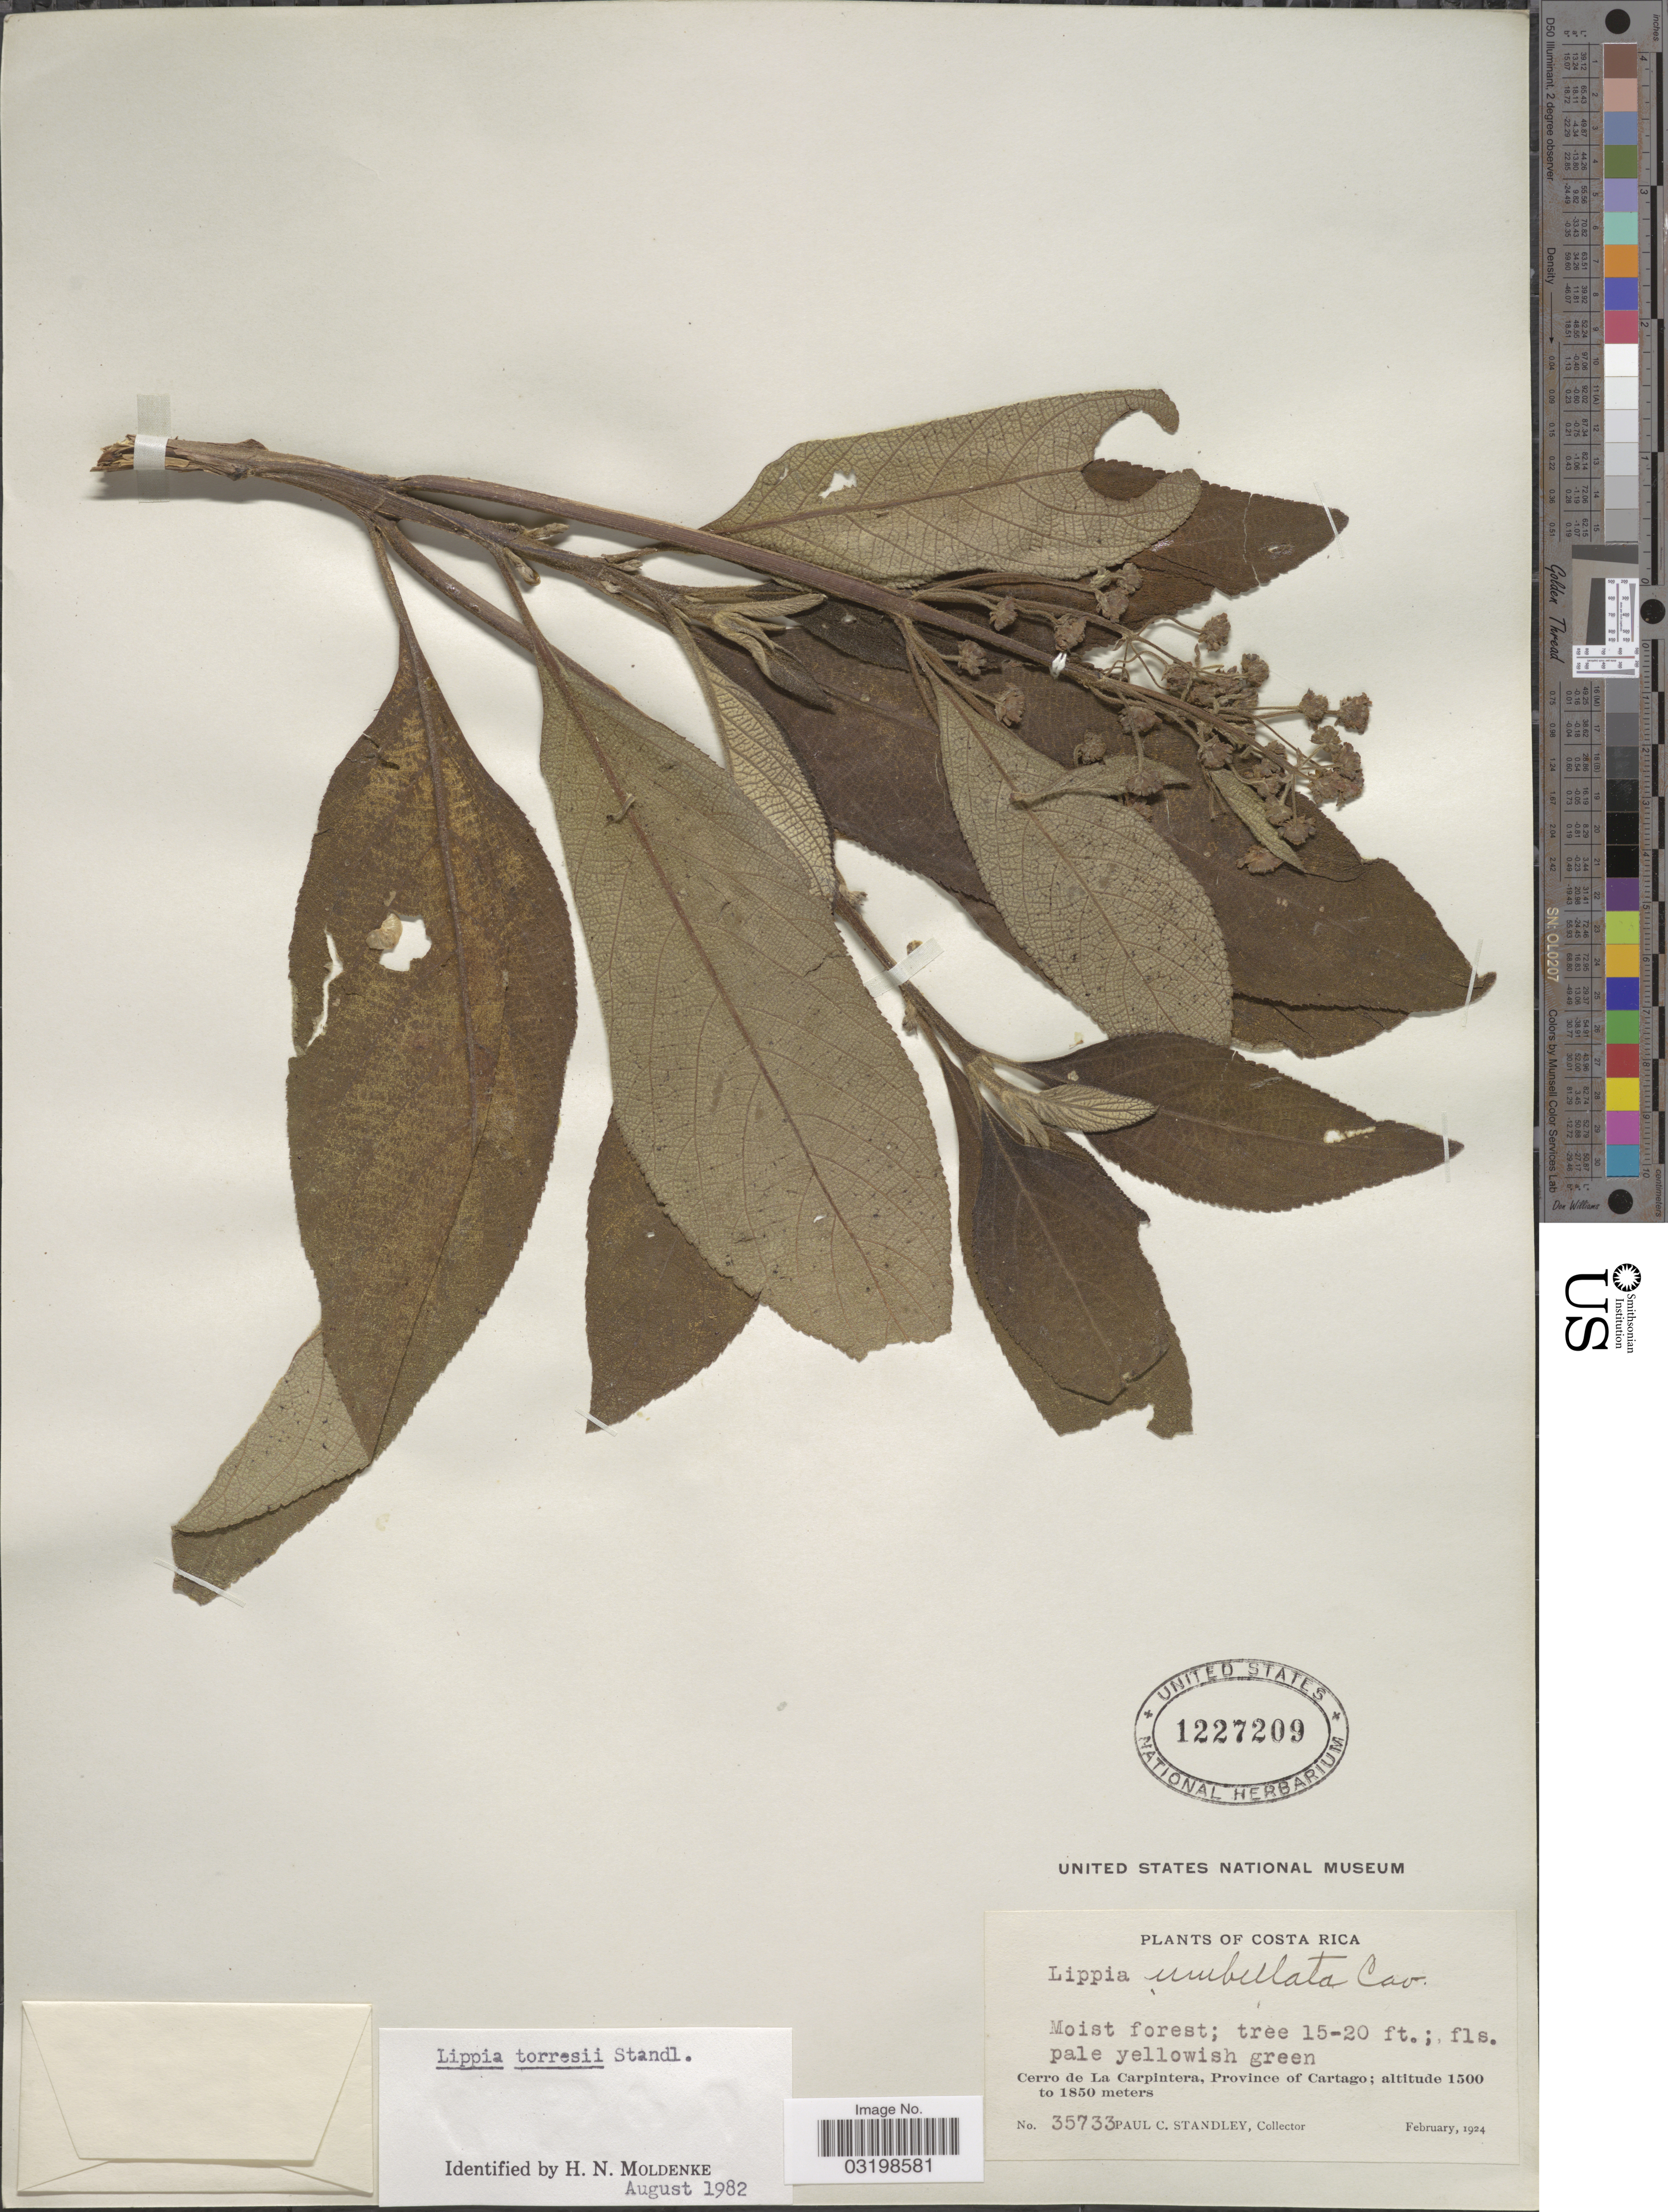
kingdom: Plantae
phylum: Tracheophyta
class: Magnoliopsida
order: Lamiales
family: Verbenaceae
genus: Lippia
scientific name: Lippia umbellata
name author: Cav.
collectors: P. C. Standley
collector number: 35733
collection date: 1924-02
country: Costa Rica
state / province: Cartago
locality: Cerro de La Carpintera.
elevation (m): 1500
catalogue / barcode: US 1227209